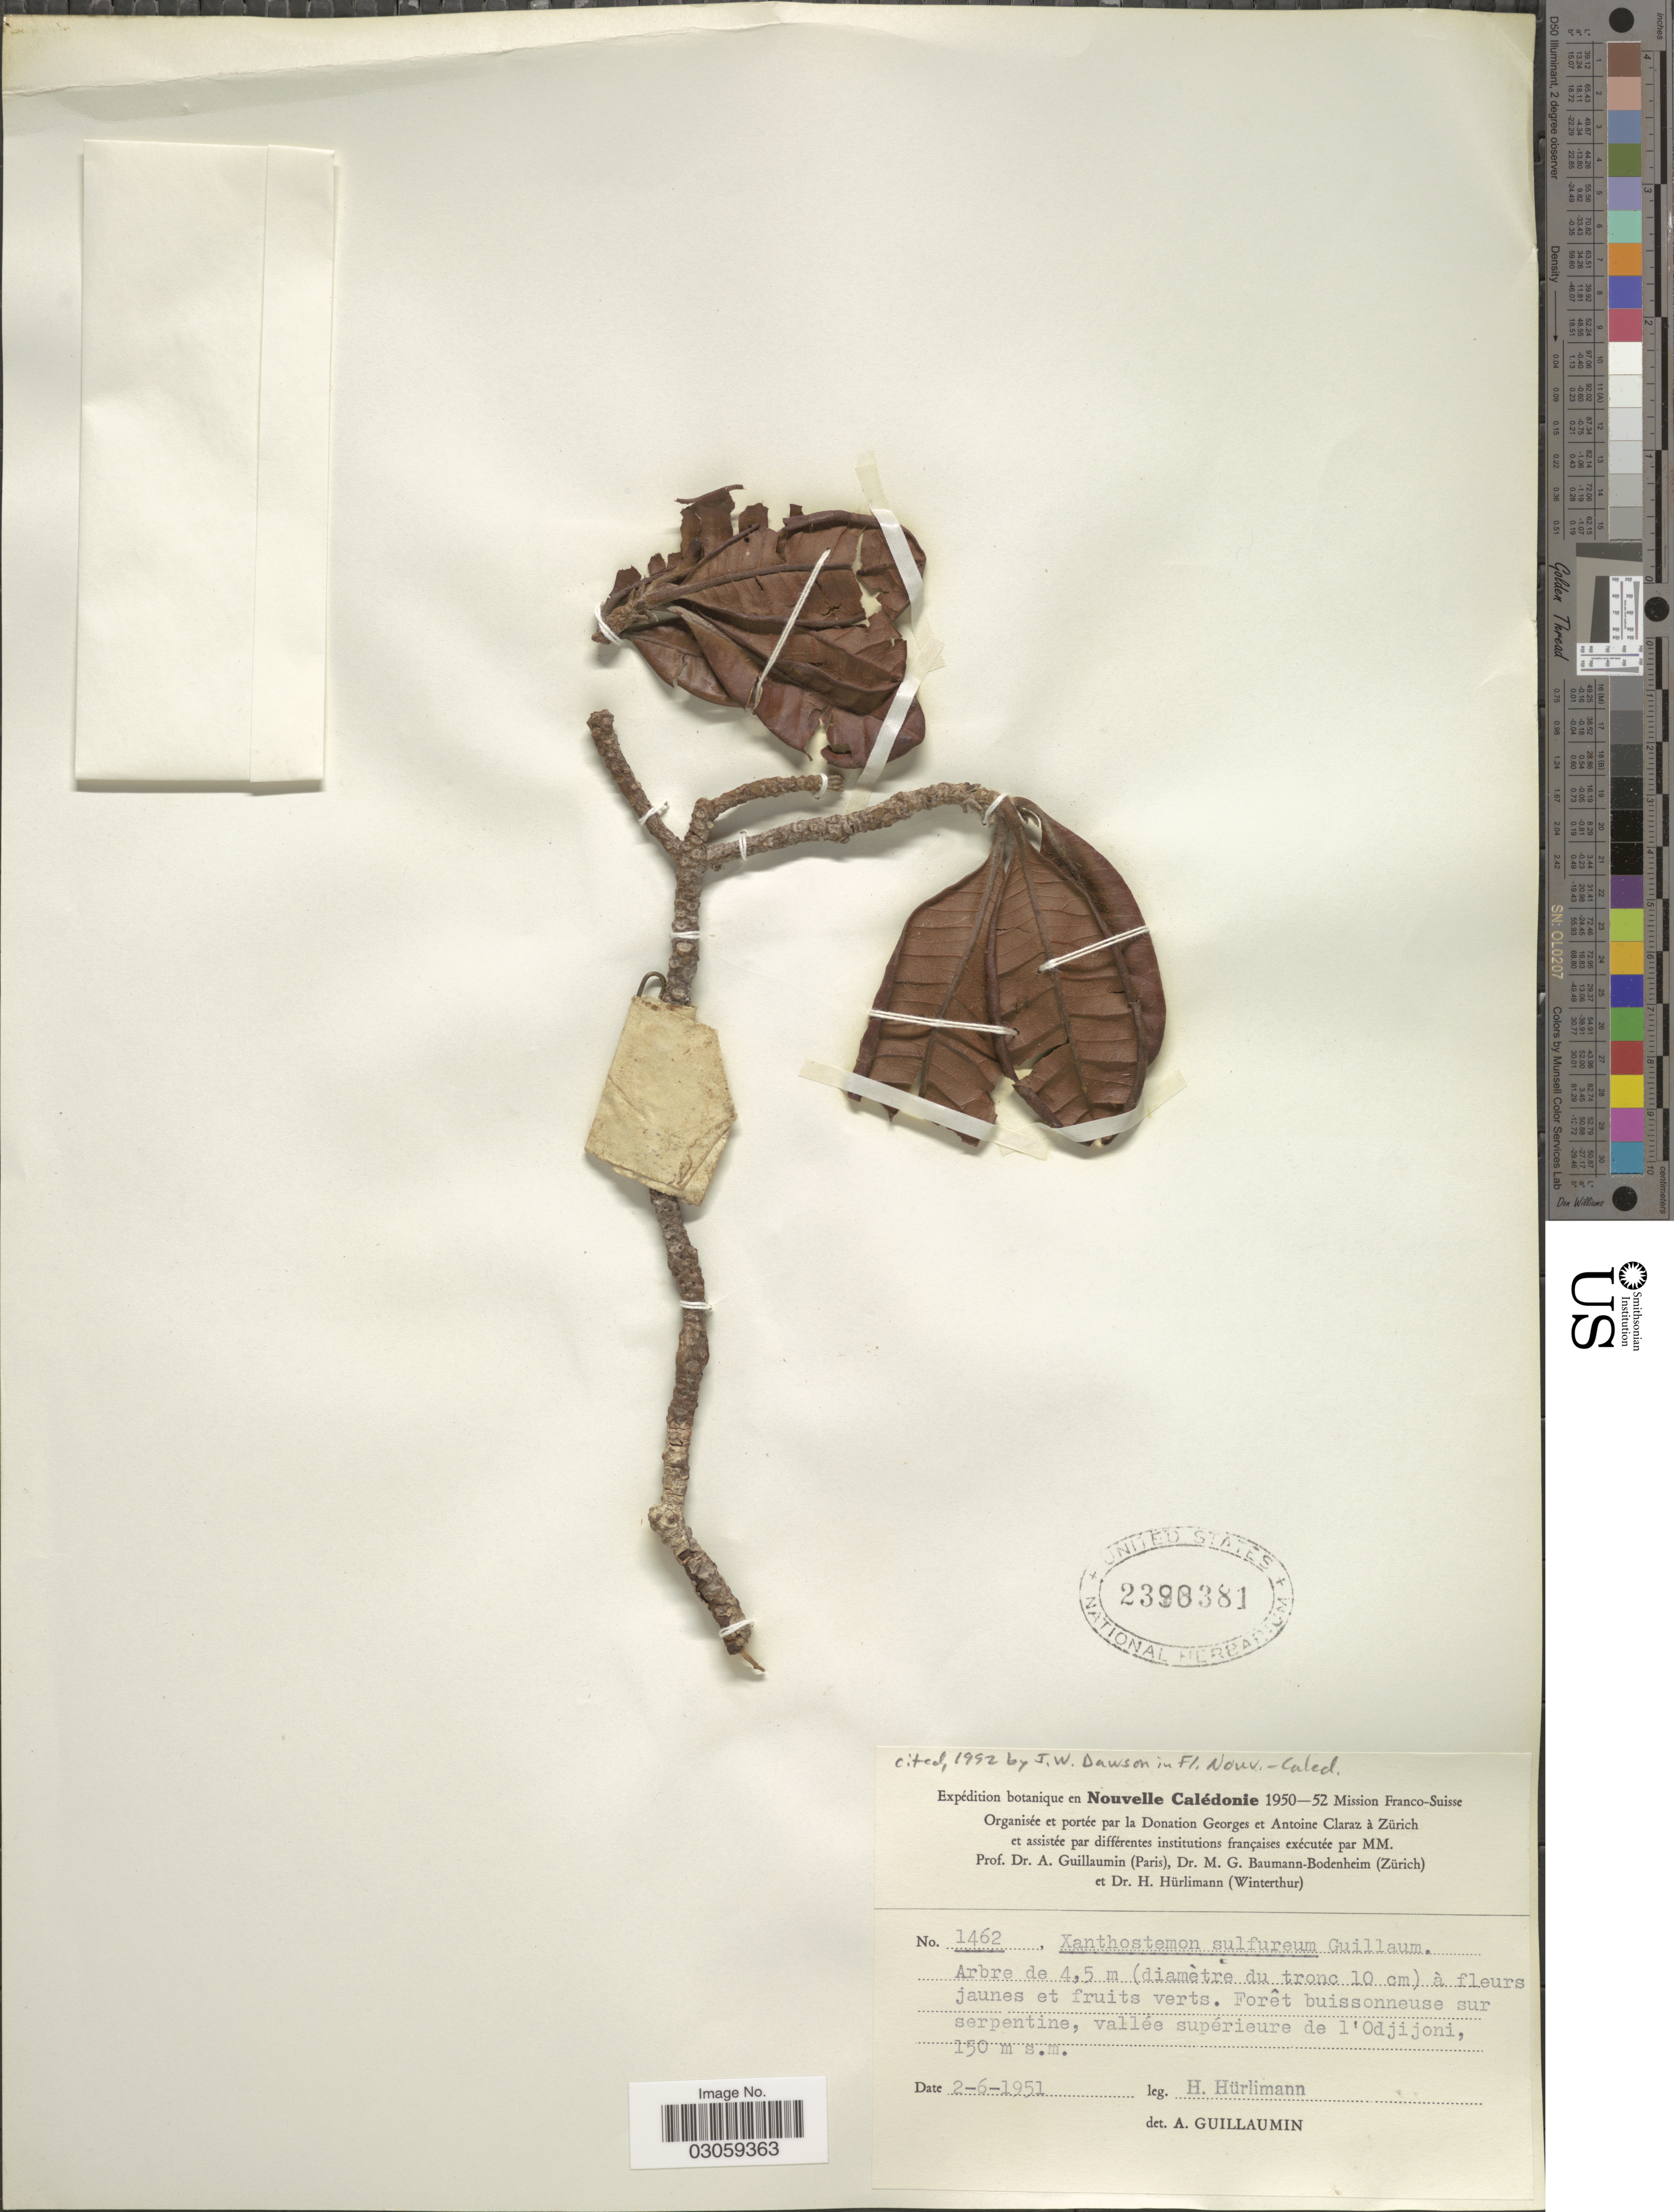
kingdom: Plantae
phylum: Tracheophyta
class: Magnoliopsida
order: Myrtales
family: Myrtaceae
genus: Xanthostemon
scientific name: Xanthostemon sulfureus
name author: Guillaumin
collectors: H. Hürlimann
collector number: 1462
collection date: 1951-06-02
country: New Caledonia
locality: En Nouvelle Calédonie. Vallée supérieure de l'Odjijoni.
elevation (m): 150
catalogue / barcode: US 2390381